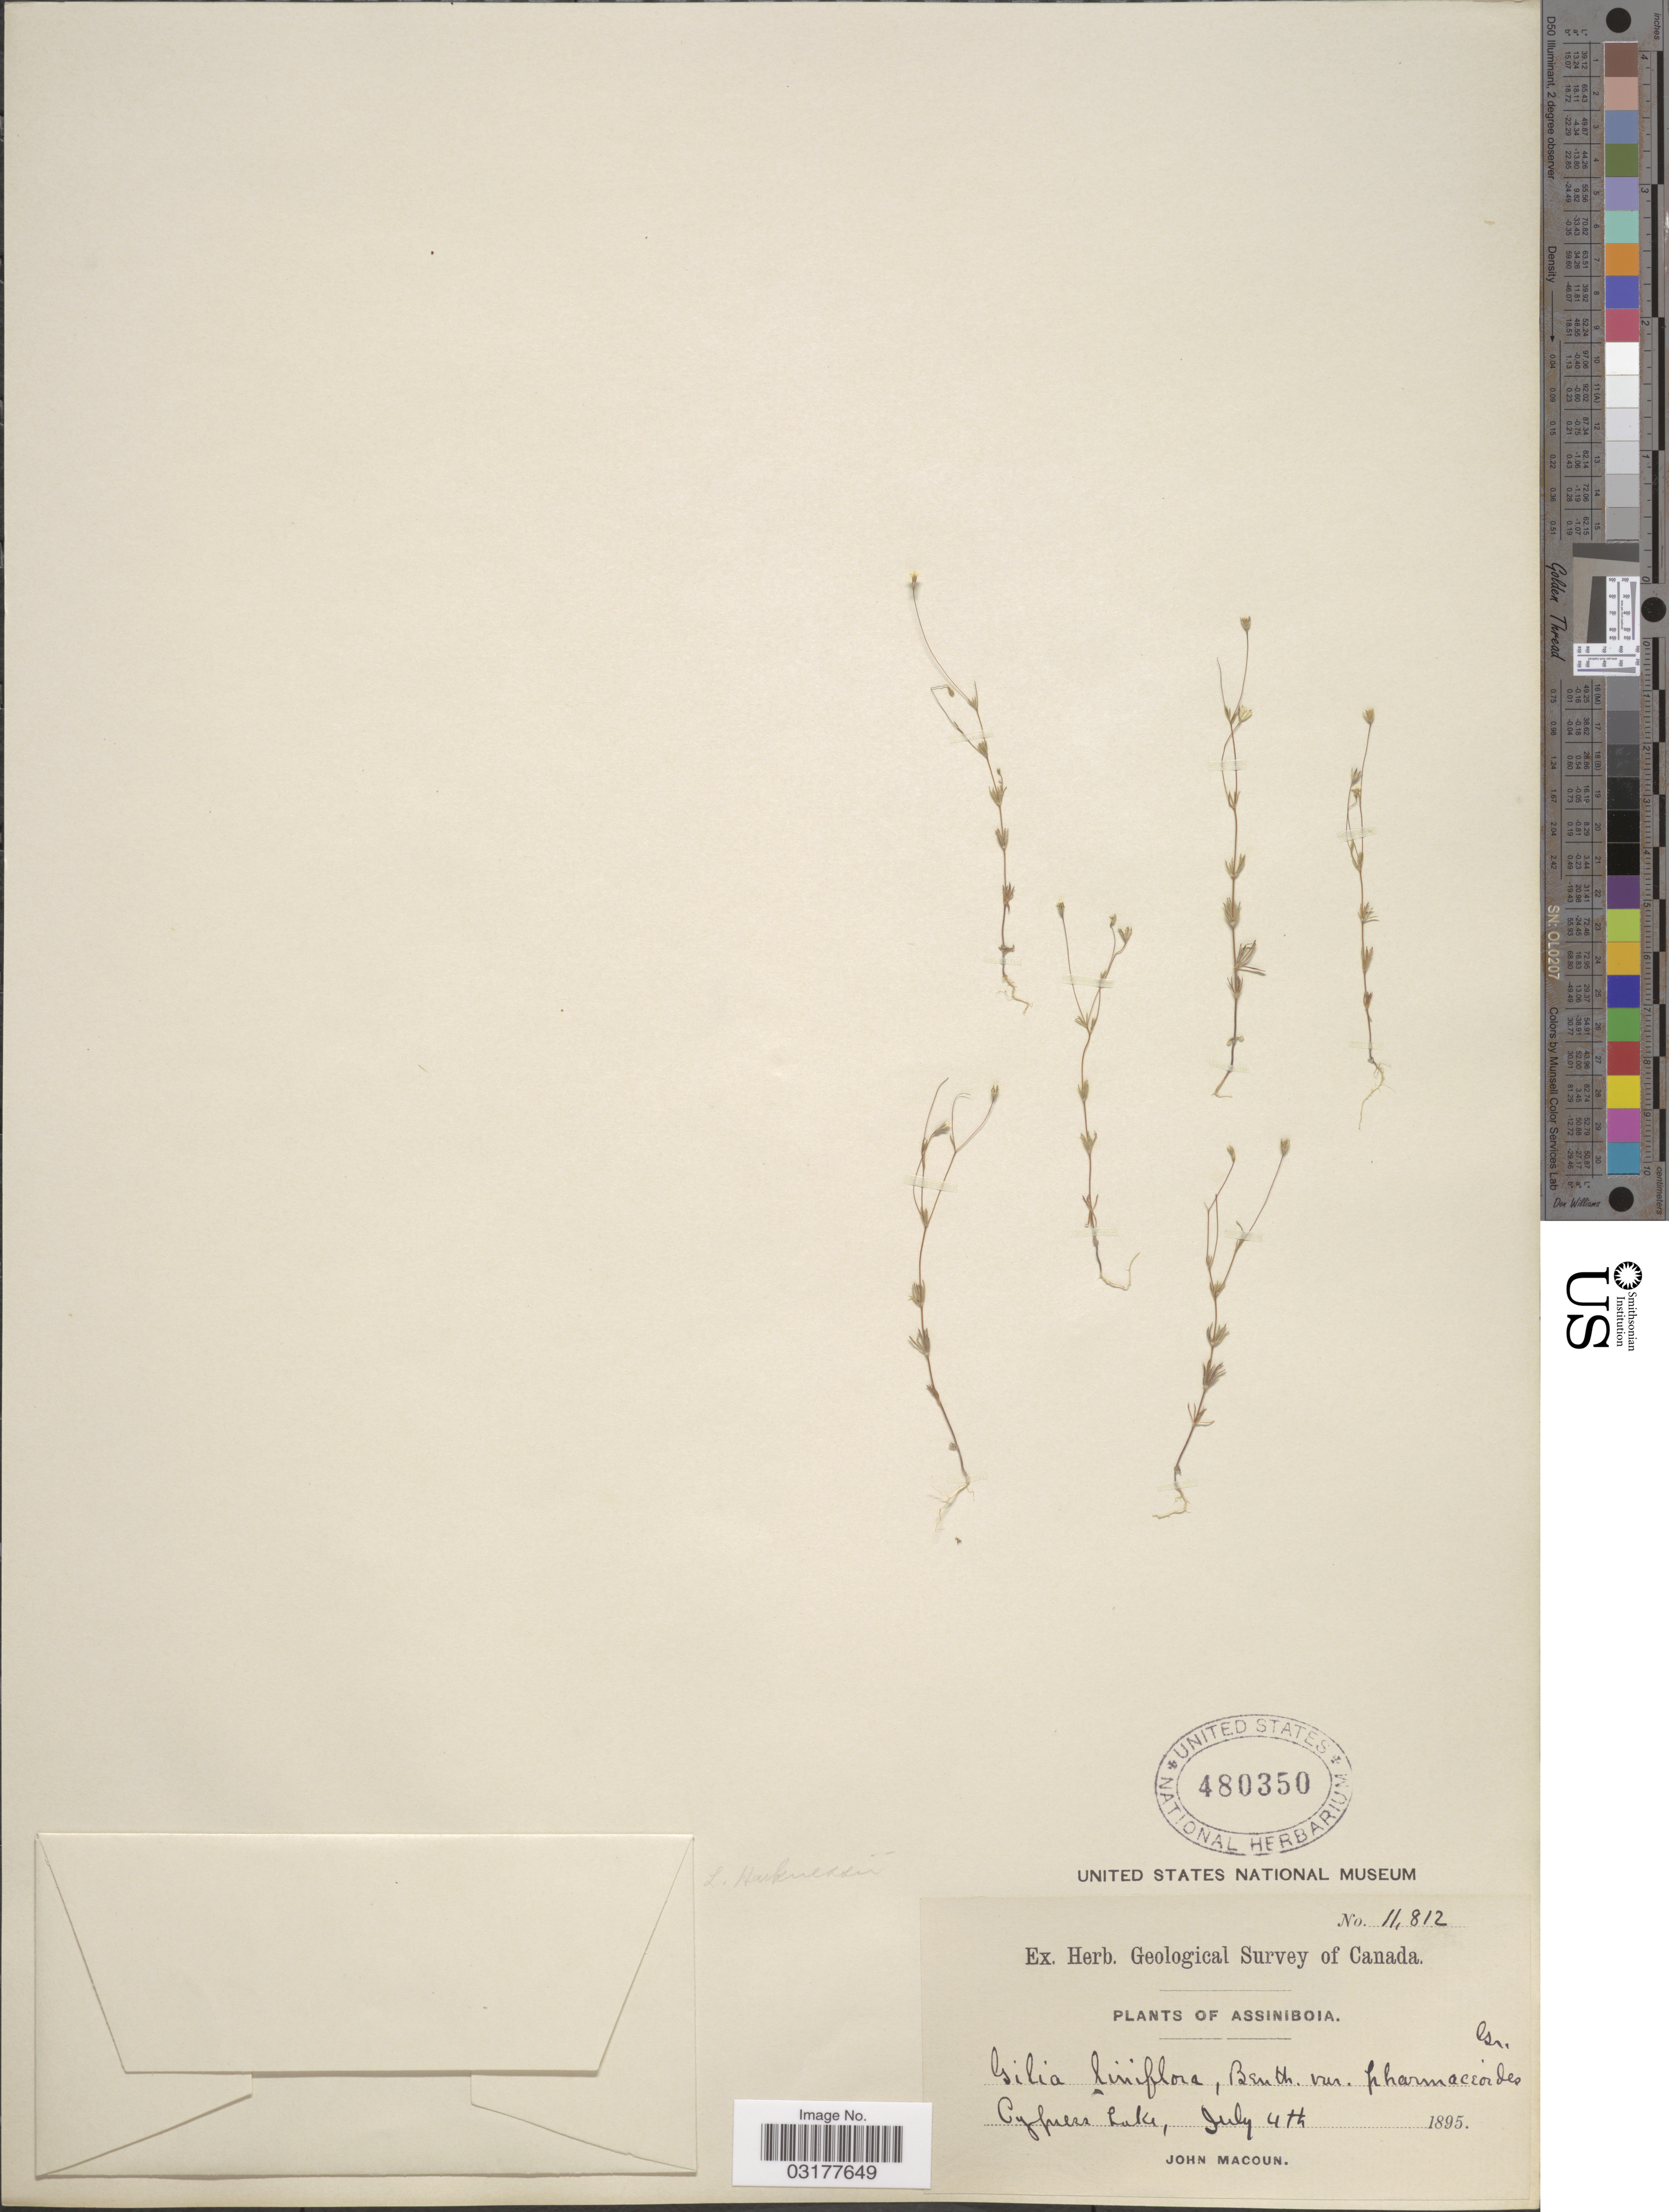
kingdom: Plantae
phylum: Tracheophyta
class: Magnoliopsida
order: Ericales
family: Polemoniaceae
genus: Leptosiphon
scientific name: Leptosiphon septentrionalis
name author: (H. Mason) J.M. Porter & L.A. Johnson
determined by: Strong, Mark T., (BOT), Smithsonian Institution - National Museum of Natural History (UNITED STATES)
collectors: J. Macoun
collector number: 11812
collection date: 1895-07-04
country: Canada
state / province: Saskatchewan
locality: Assiniboia. Cypress Lake.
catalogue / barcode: US 480350